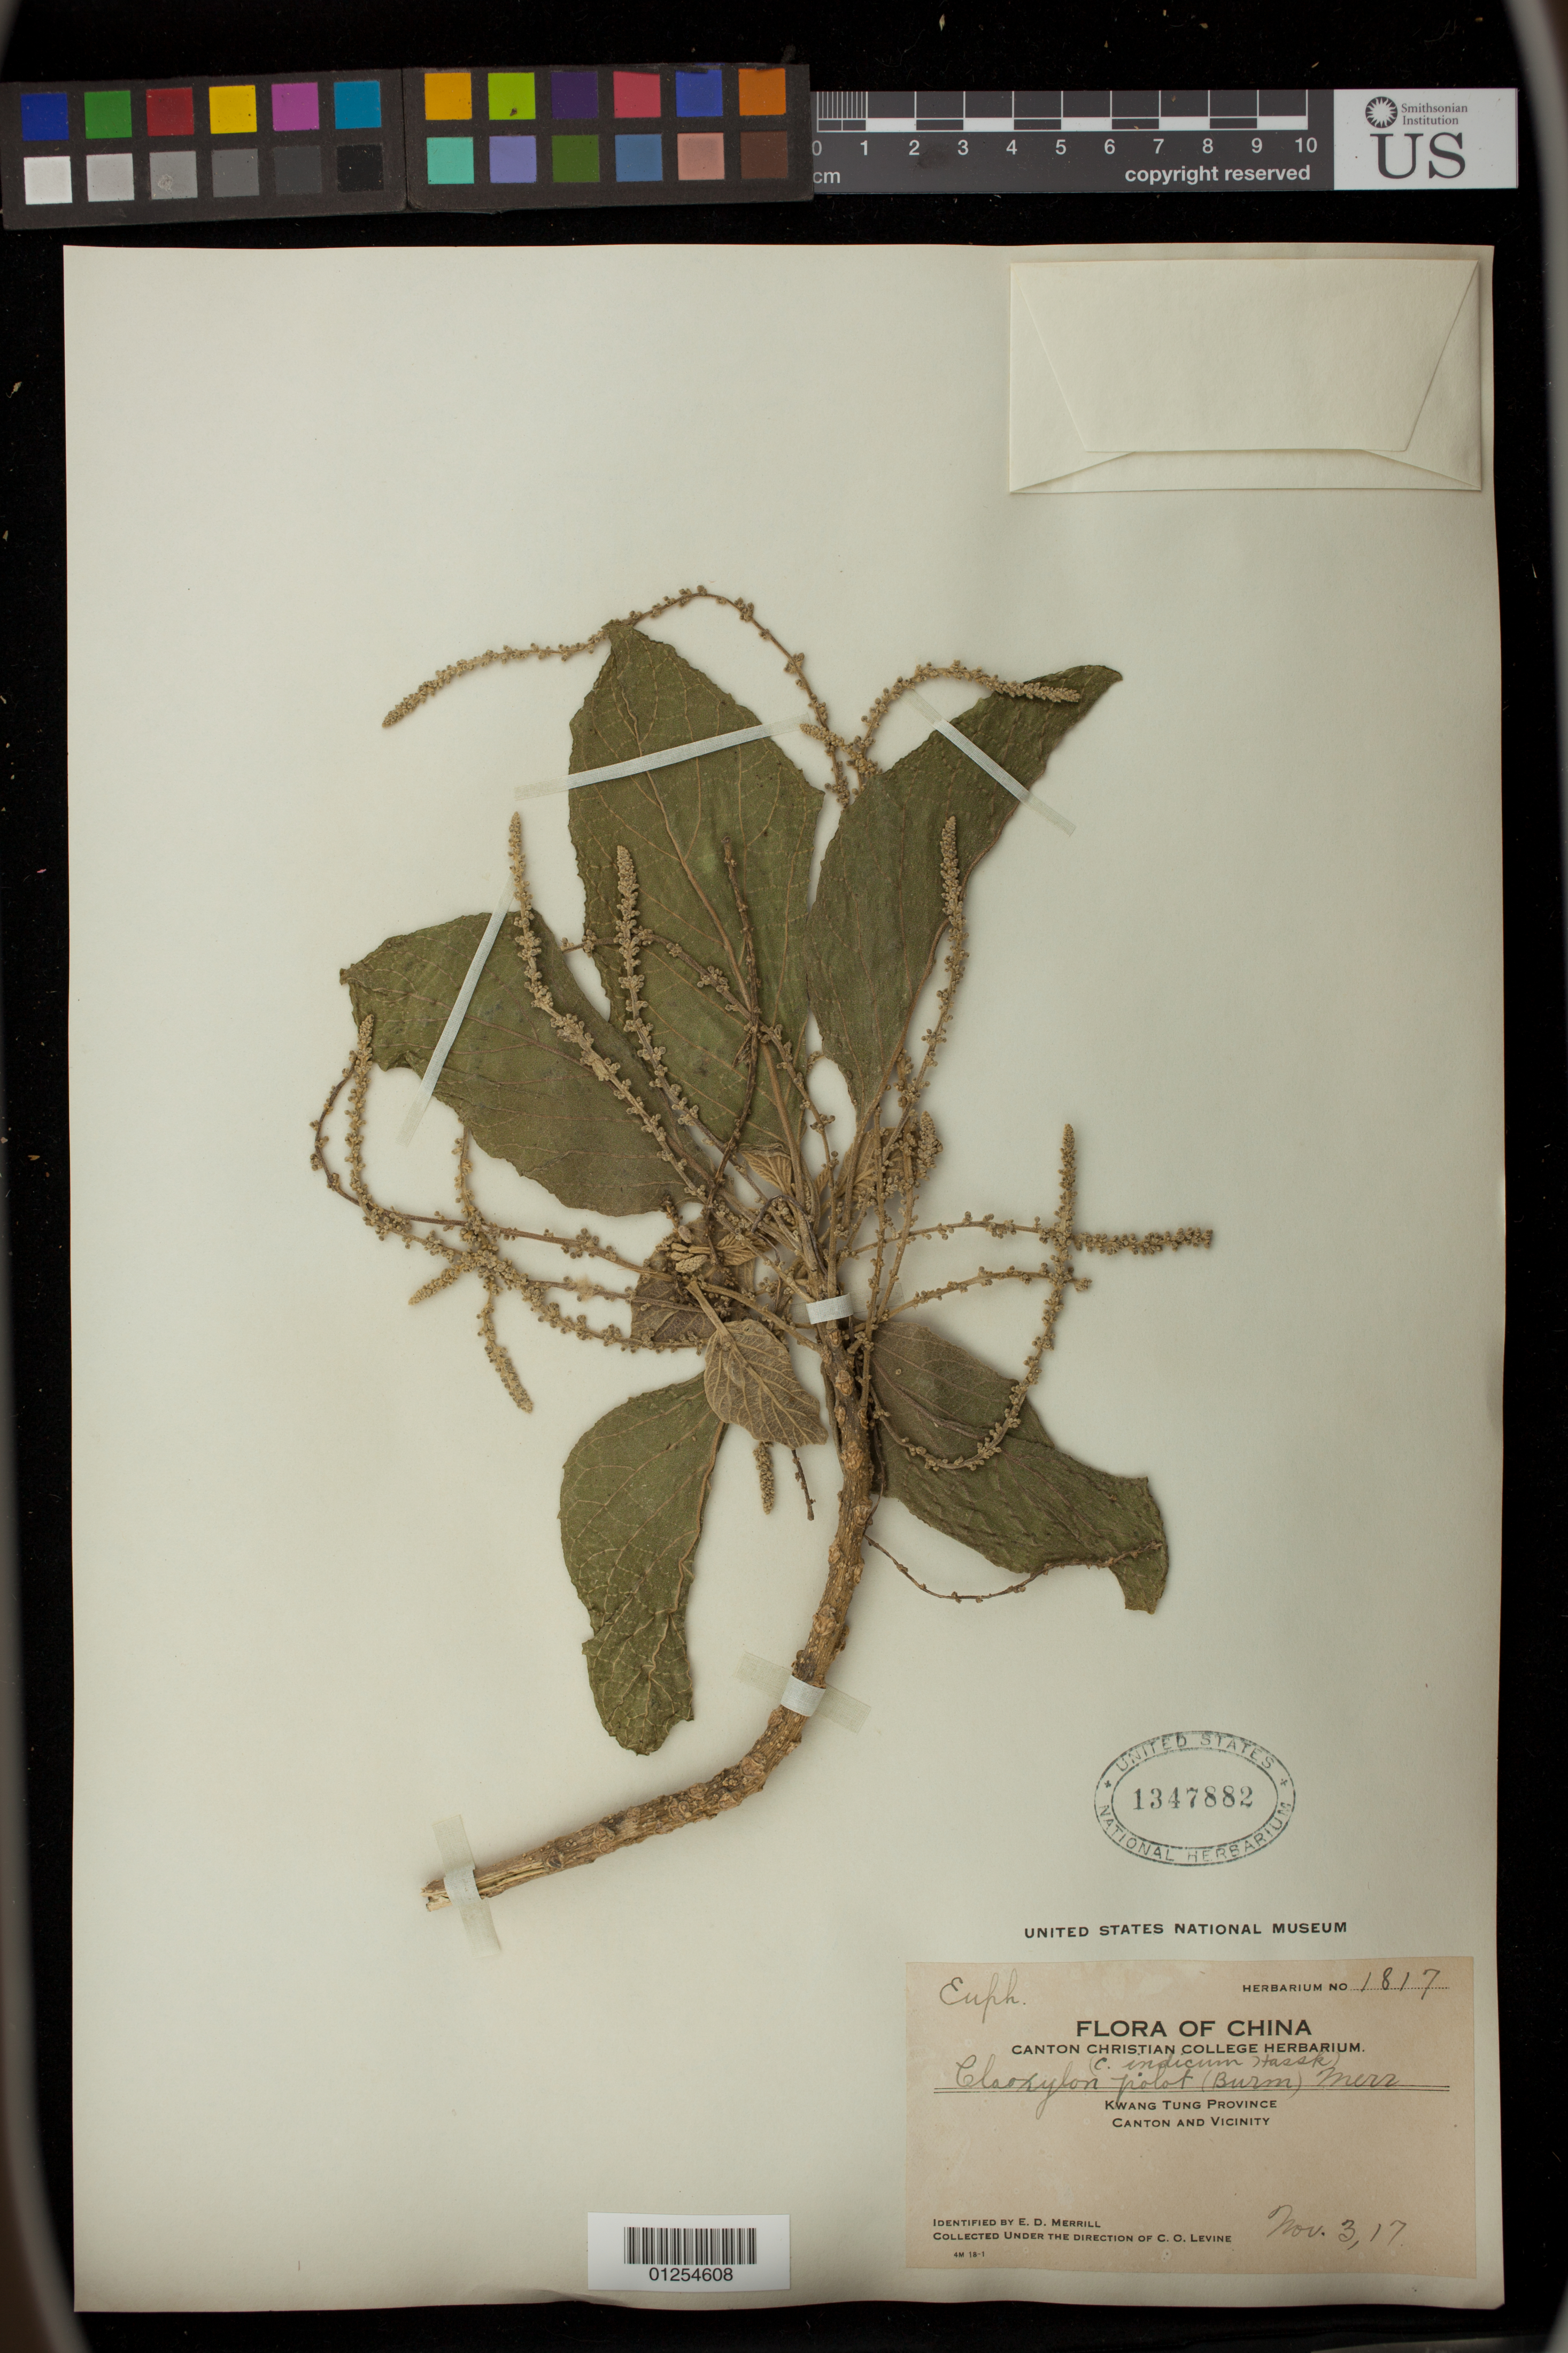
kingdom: Plantae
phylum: Tracheophyta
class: Magnoliopsida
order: Malpighiales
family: Euphorbiaceae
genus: Claoxylon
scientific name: Claoxylon indicum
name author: (Reinw. ex Blume) Hassk.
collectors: C. O. Levine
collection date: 1917-11-03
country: China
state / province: Guangdong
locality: Canton and Vicinity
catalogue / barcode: US 1347882